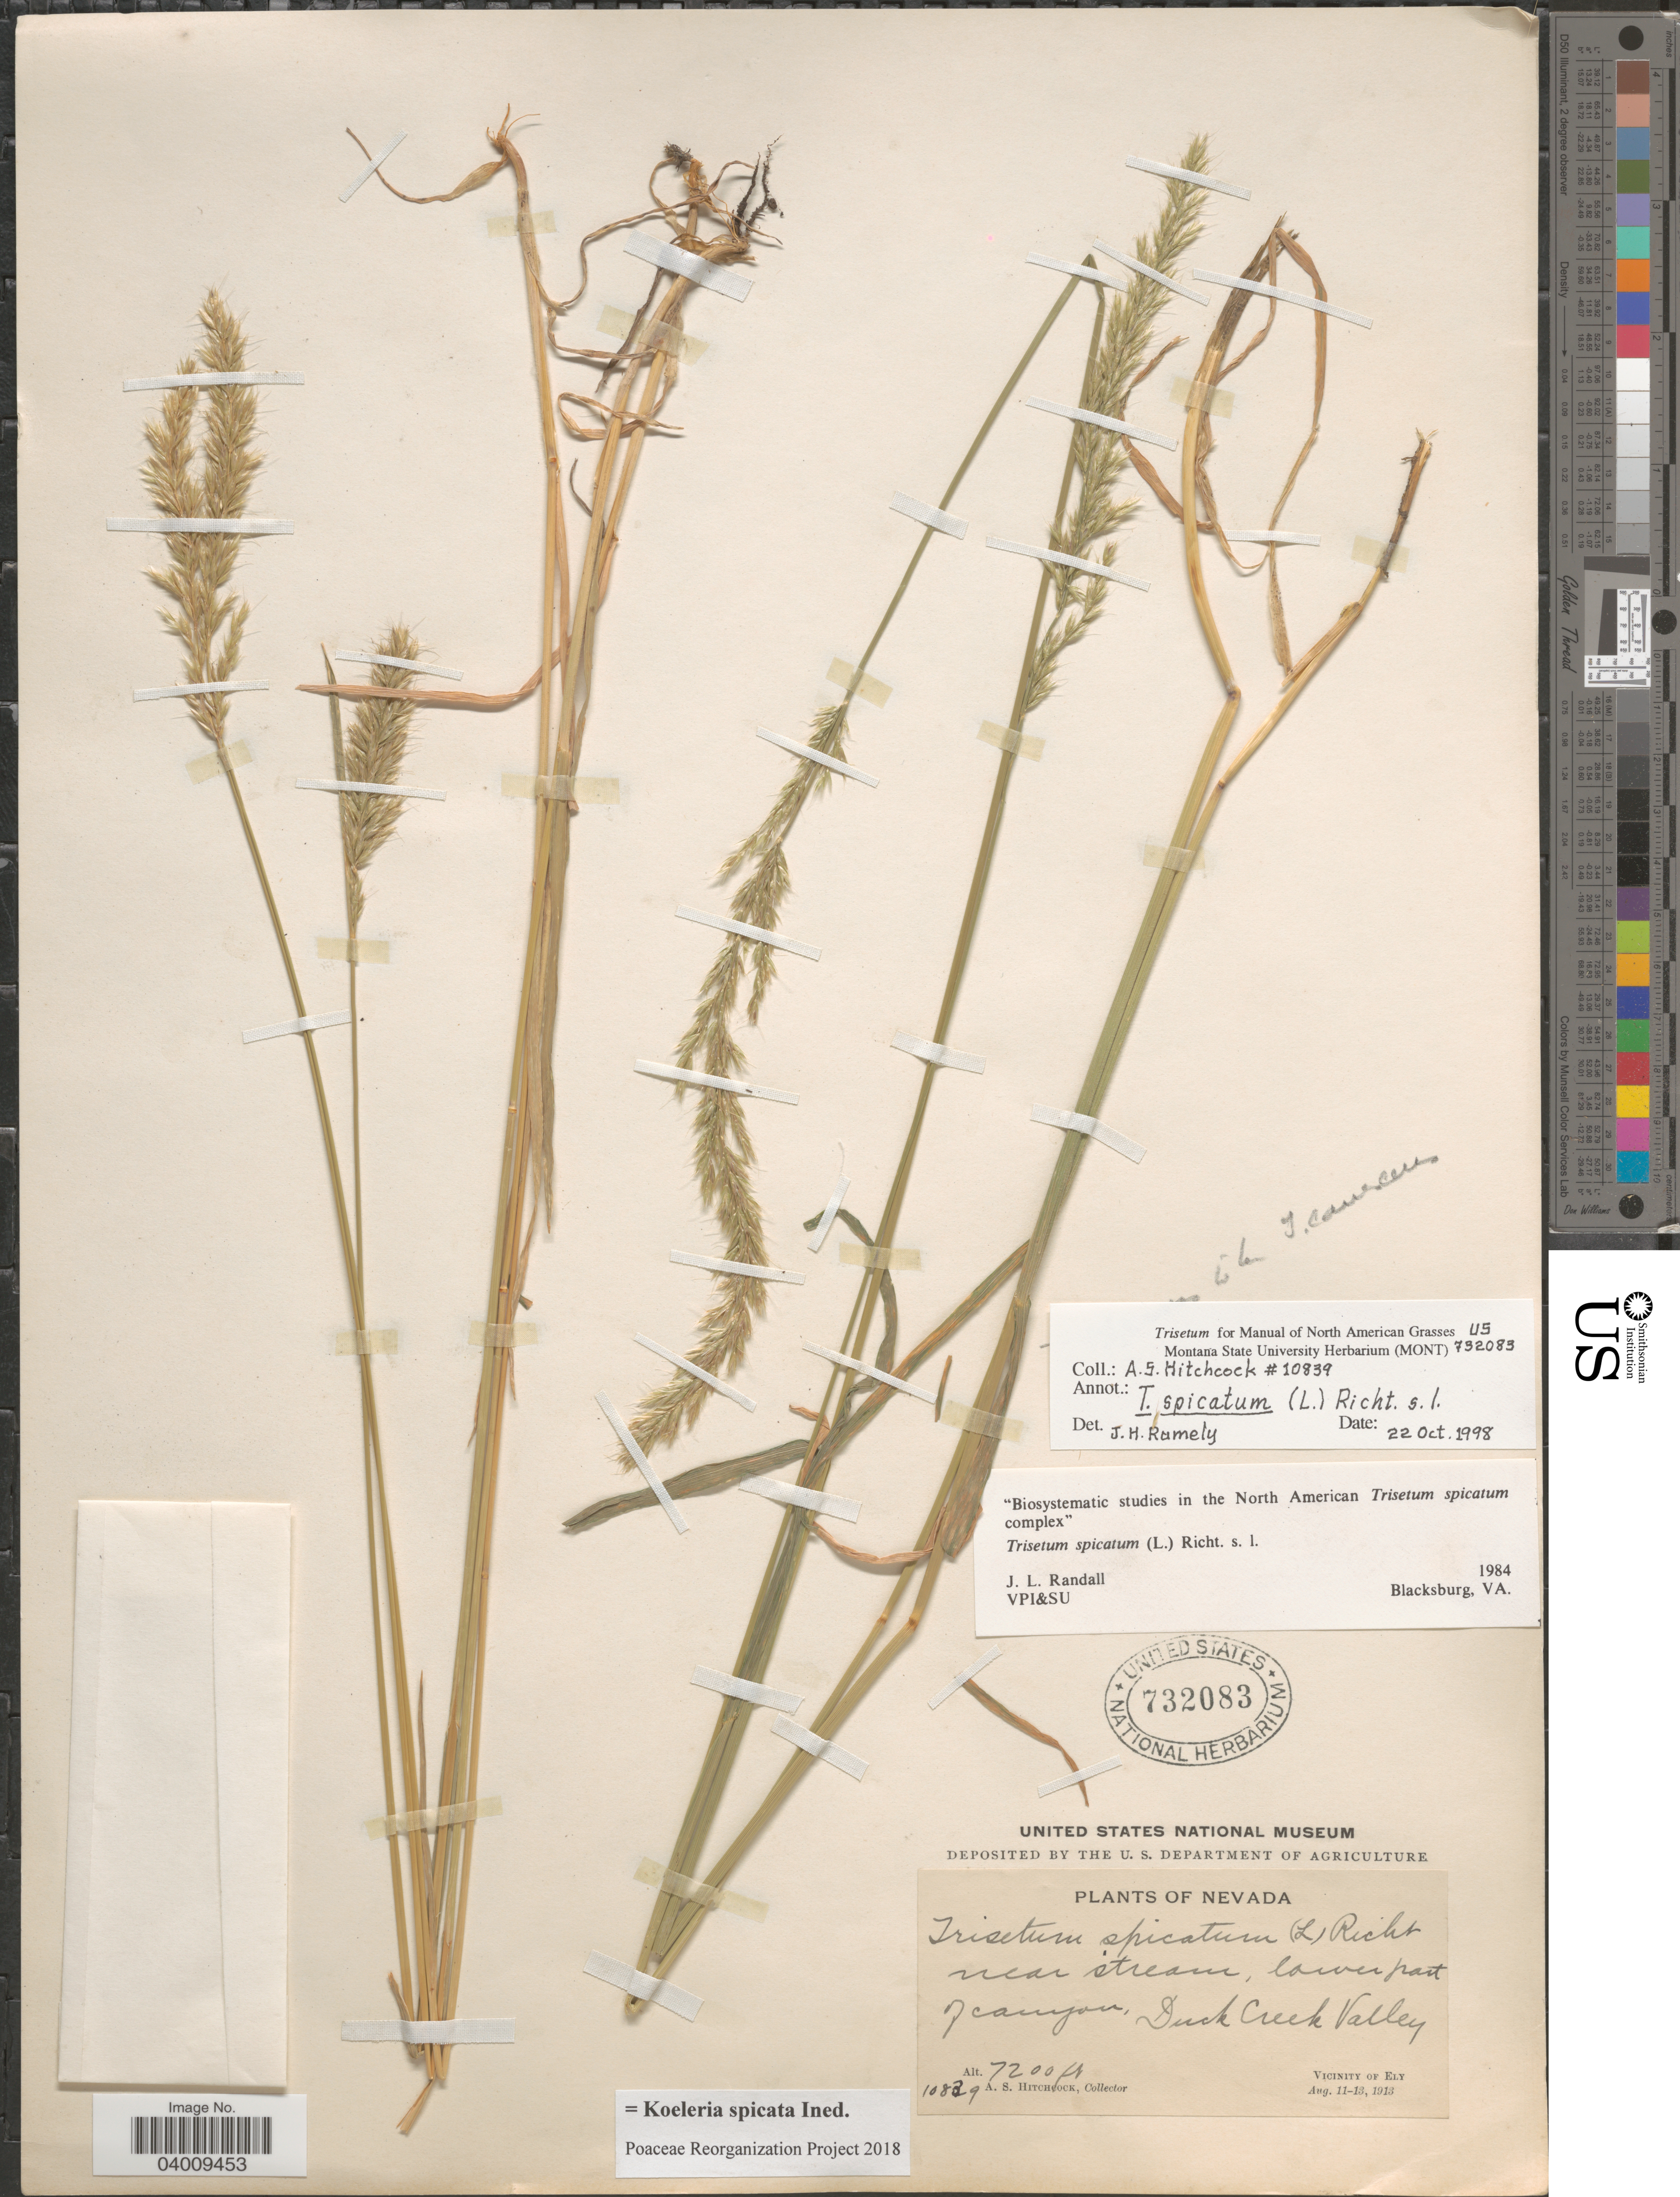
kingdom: Plantae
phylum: Tracheophyta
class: Liliopsida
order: Poales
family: Poaceae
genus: Koeleria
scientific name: Koeleria spicata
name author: (L.) Barberá et al.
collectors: A. S. Hitchcock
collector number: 10839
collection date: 1913-08-11/1913-08-13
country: United States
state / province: Nevada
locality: Near stream, lower part of canyon. Duck Creek Valley. Vicinity of Ely.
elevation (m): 2195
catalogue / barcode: US 732083